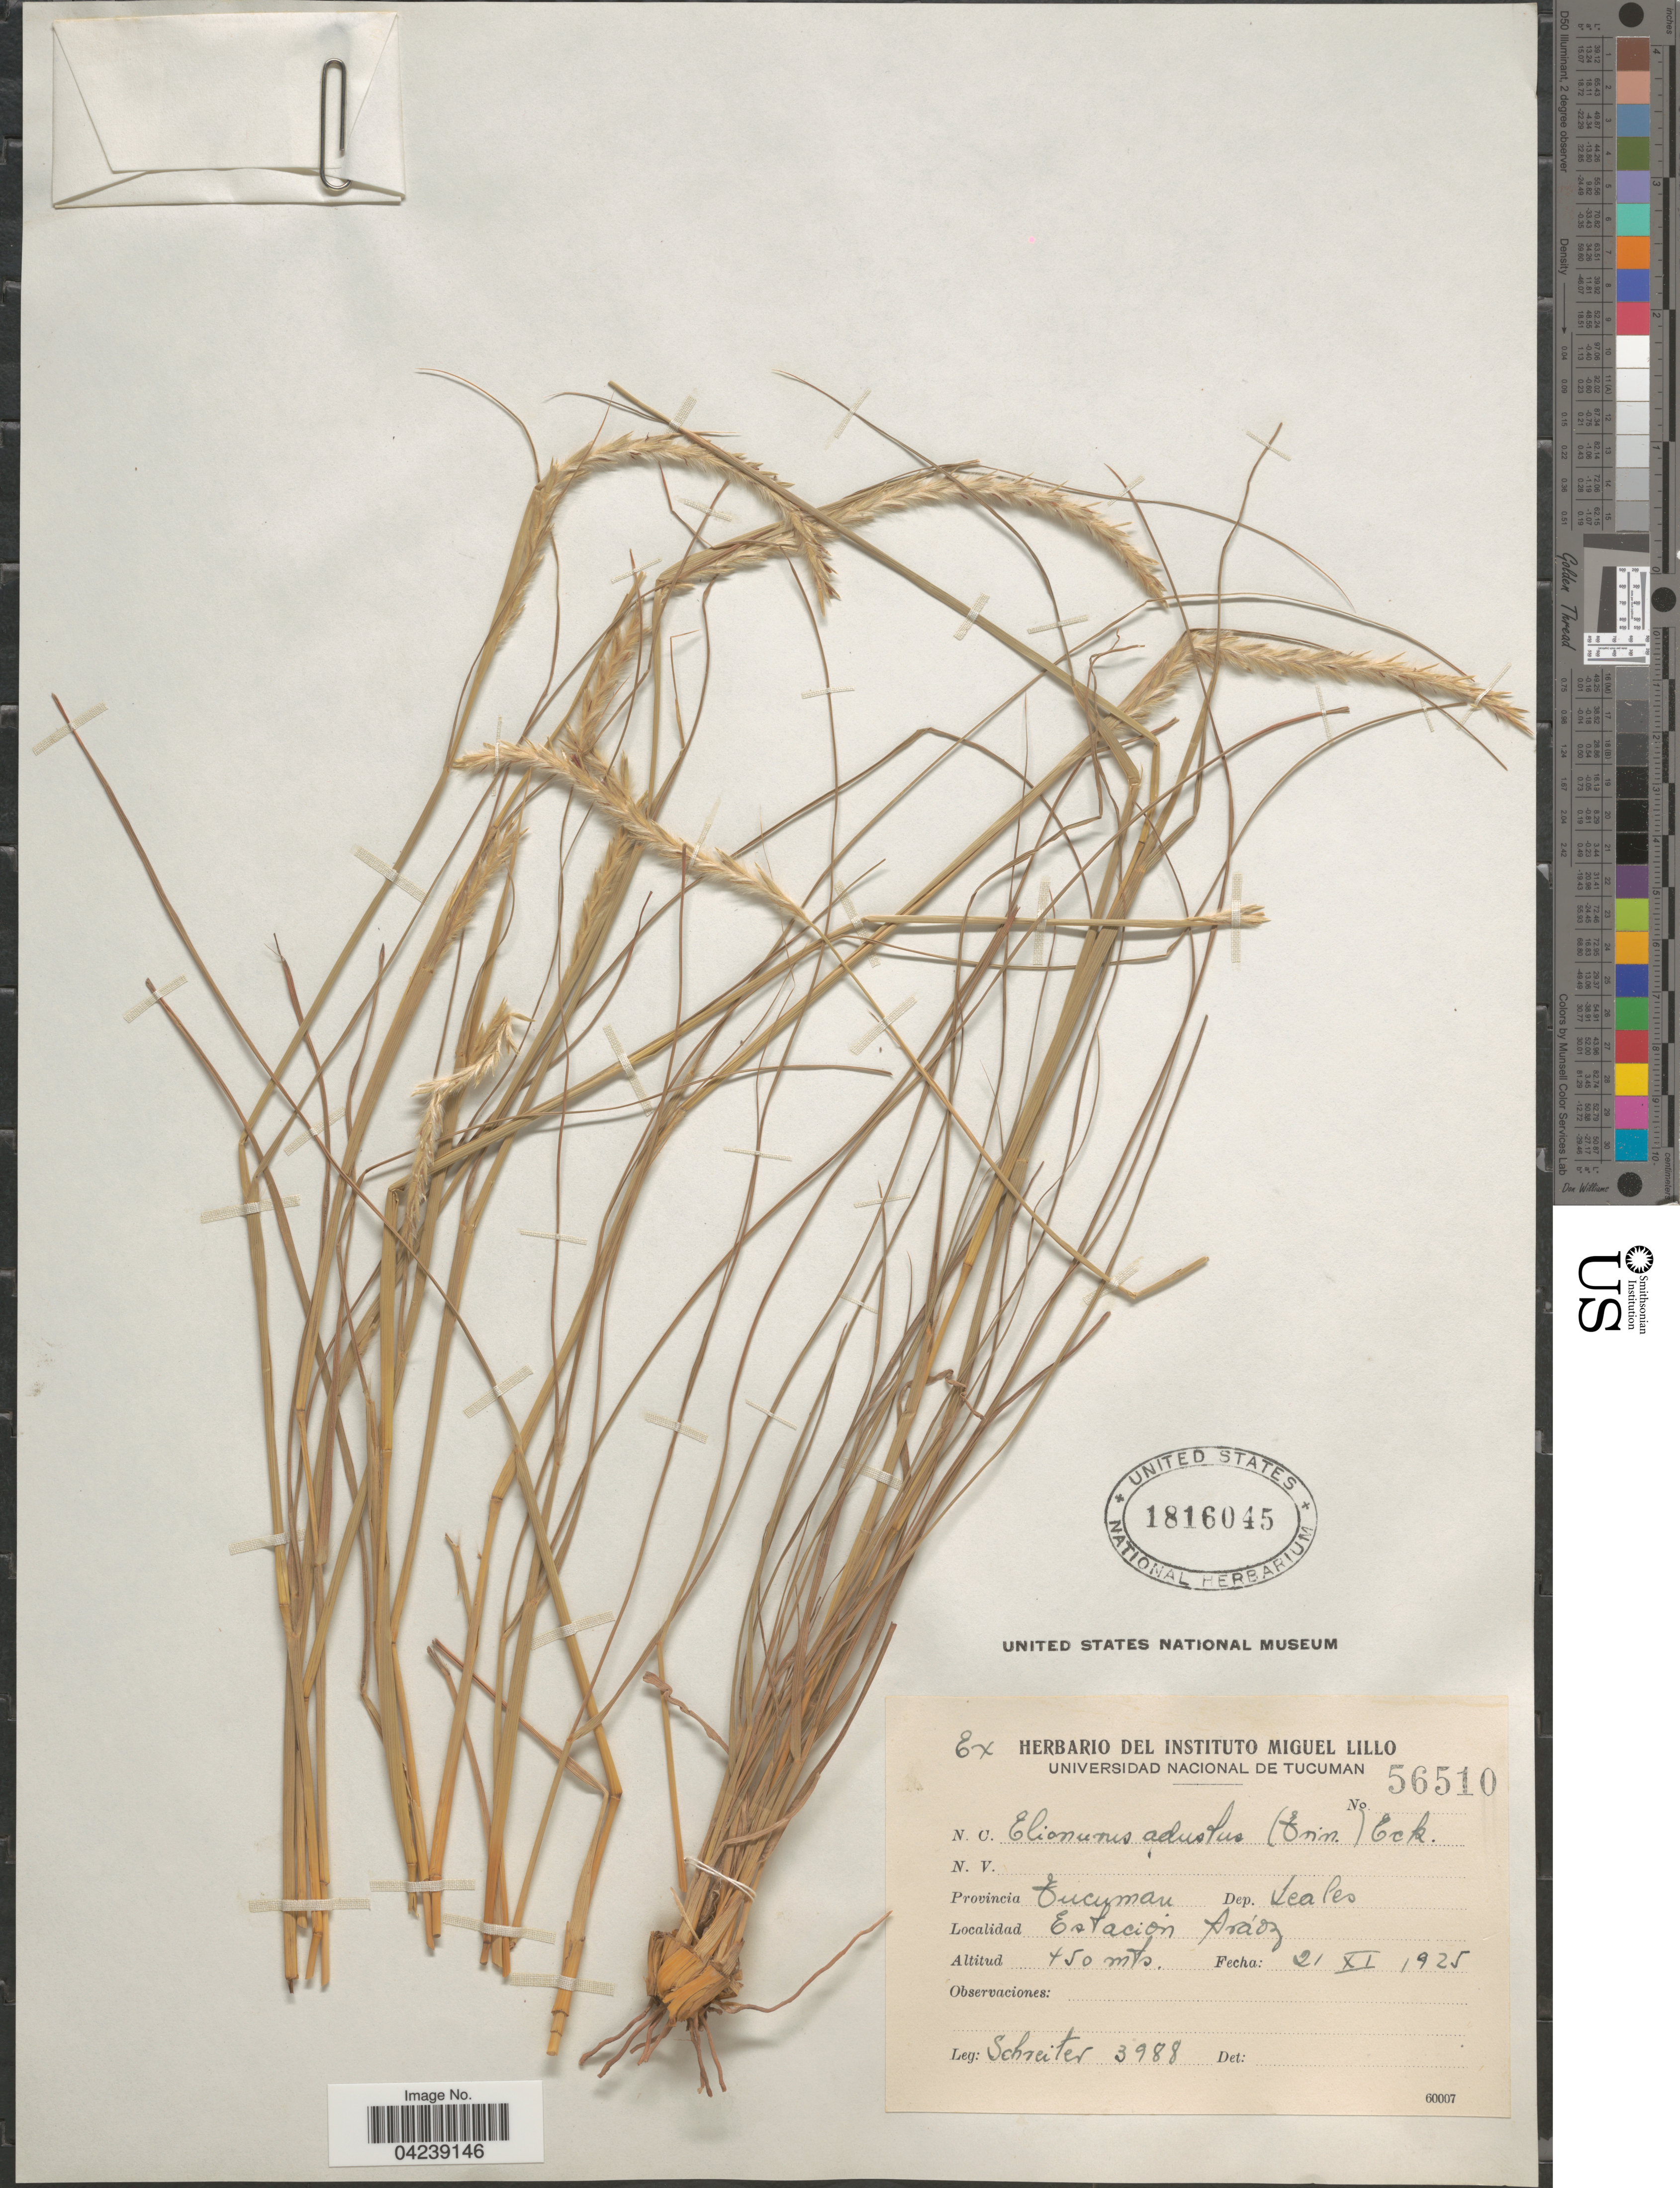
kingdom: Plantae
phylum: Tracheophyta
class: Liliopsida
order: Poales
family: Poaceae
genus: Elionurus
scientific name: Elionurus muticus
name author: (Spreng.) Kuntze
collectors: -. Schreiter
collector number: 3988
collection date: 1925-11-21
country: Argentina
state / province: Tucuman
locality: Dep. Leales. Estación Aráoz.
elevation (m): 450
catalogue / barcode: US 1816045